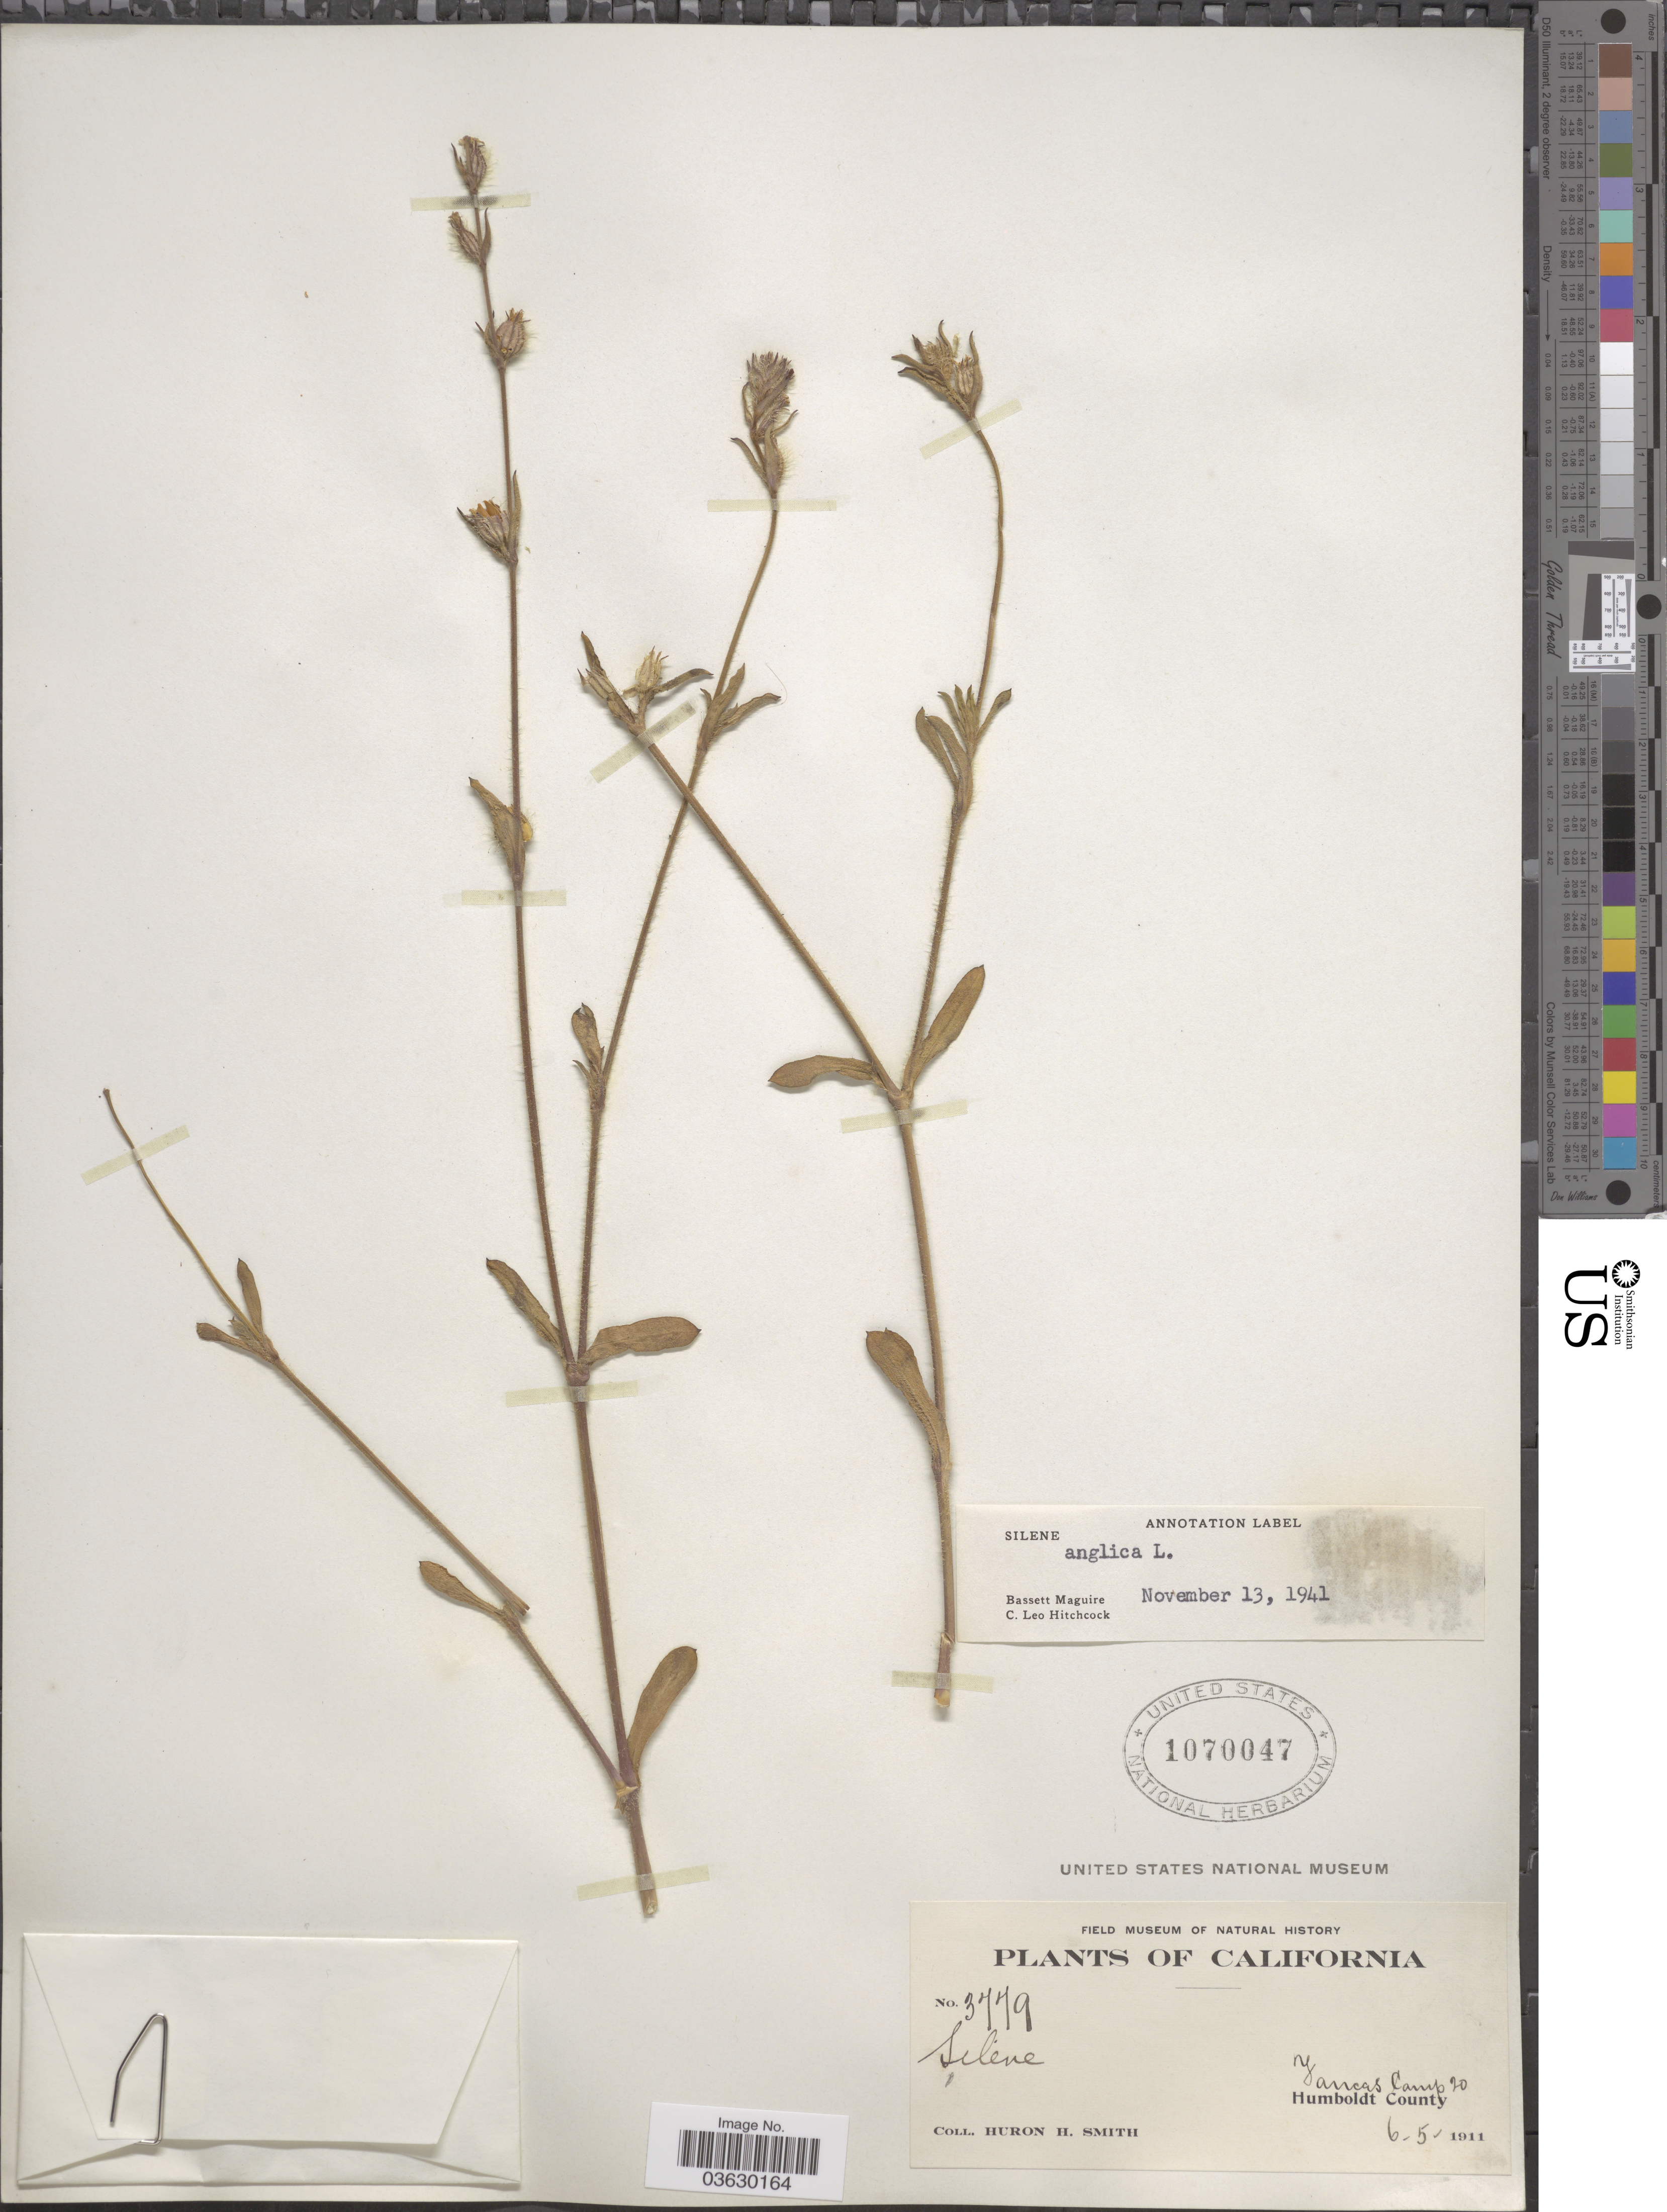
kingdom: Plantae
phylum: Tracheophyta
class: Magnoliopsida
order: Caryophyllales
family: Caryophyllaceae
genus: Silene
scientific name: Silene anglica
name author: L.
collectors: Huron H. Smith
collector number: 3779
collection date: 1911-06-05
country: United States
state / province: California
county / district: Humboldt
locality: Yancas Camp 20. Humboldt County.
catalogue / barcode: US 1070047